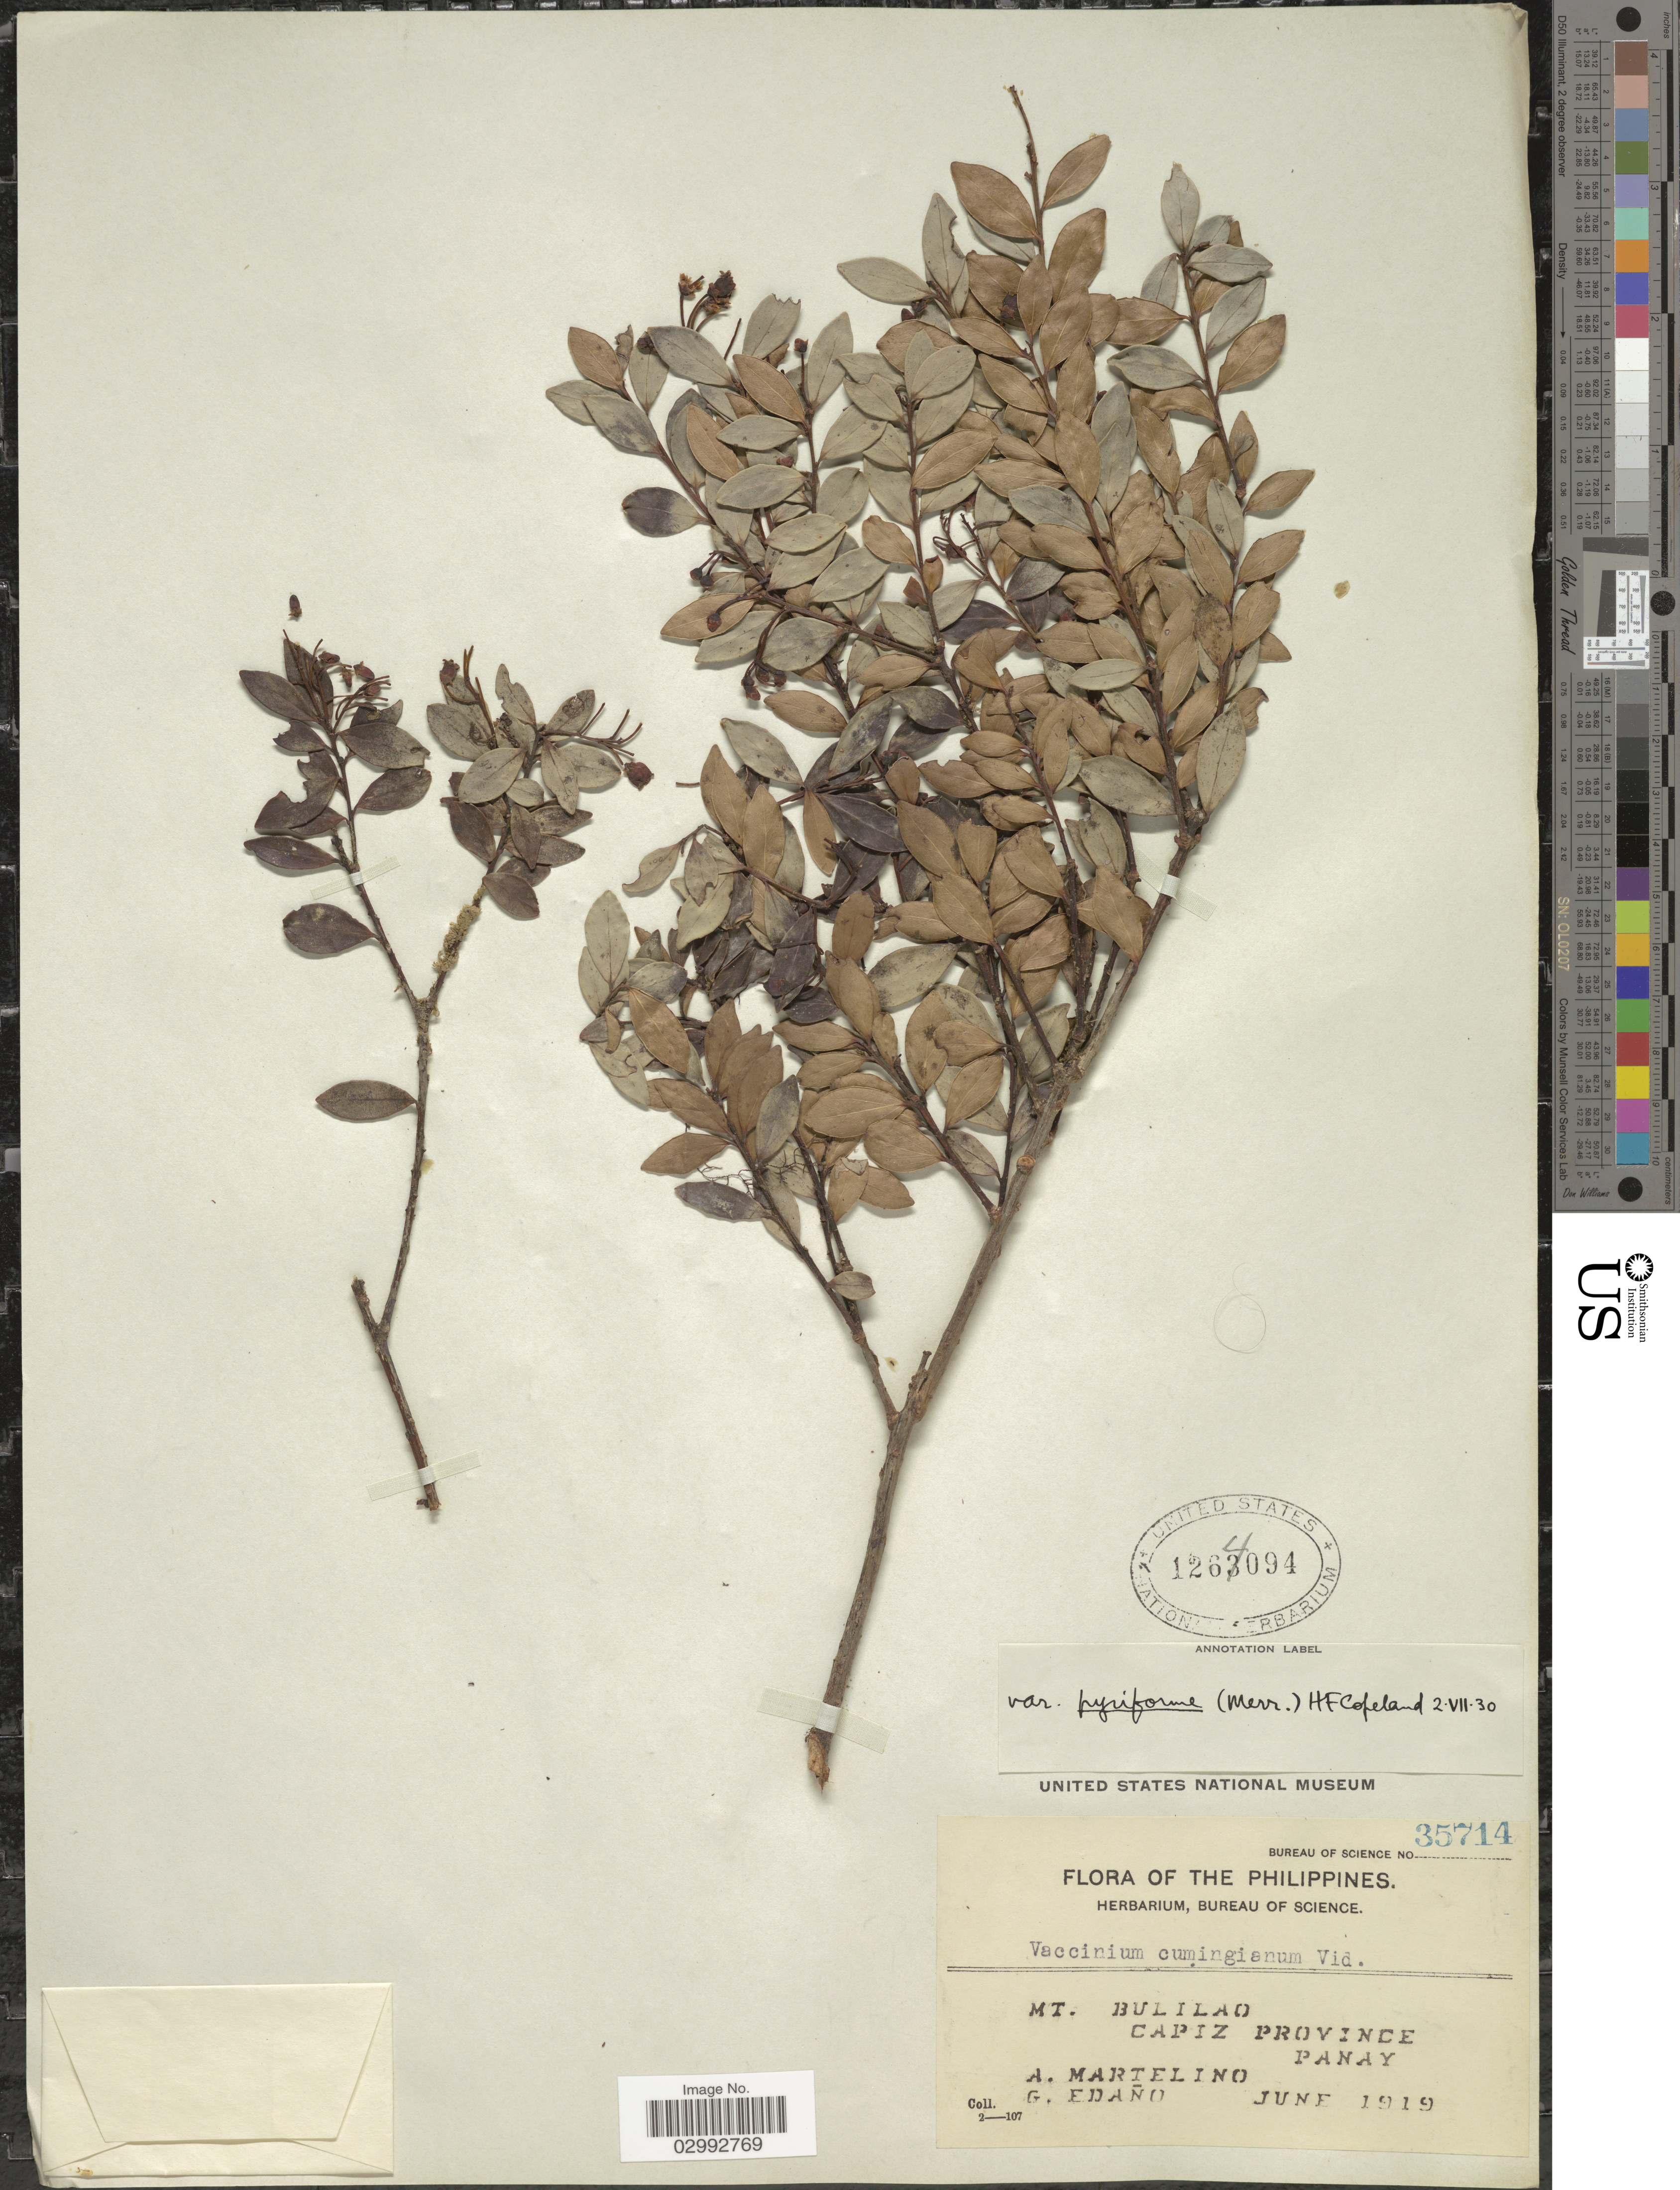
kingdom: Plantae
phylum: Tracheophyta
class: Magnoliopsida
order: Ericales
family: Ericaceae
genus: Vaccinium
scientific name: Vaccinium cumingianum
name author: S. Vidal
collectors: A. Martelino & G. Edaño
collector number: Bureau of Science 35714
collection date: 1919-06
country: Philippines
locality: Mt. Bulilao, Capiz Province, Panay.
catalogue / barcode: US 1264094